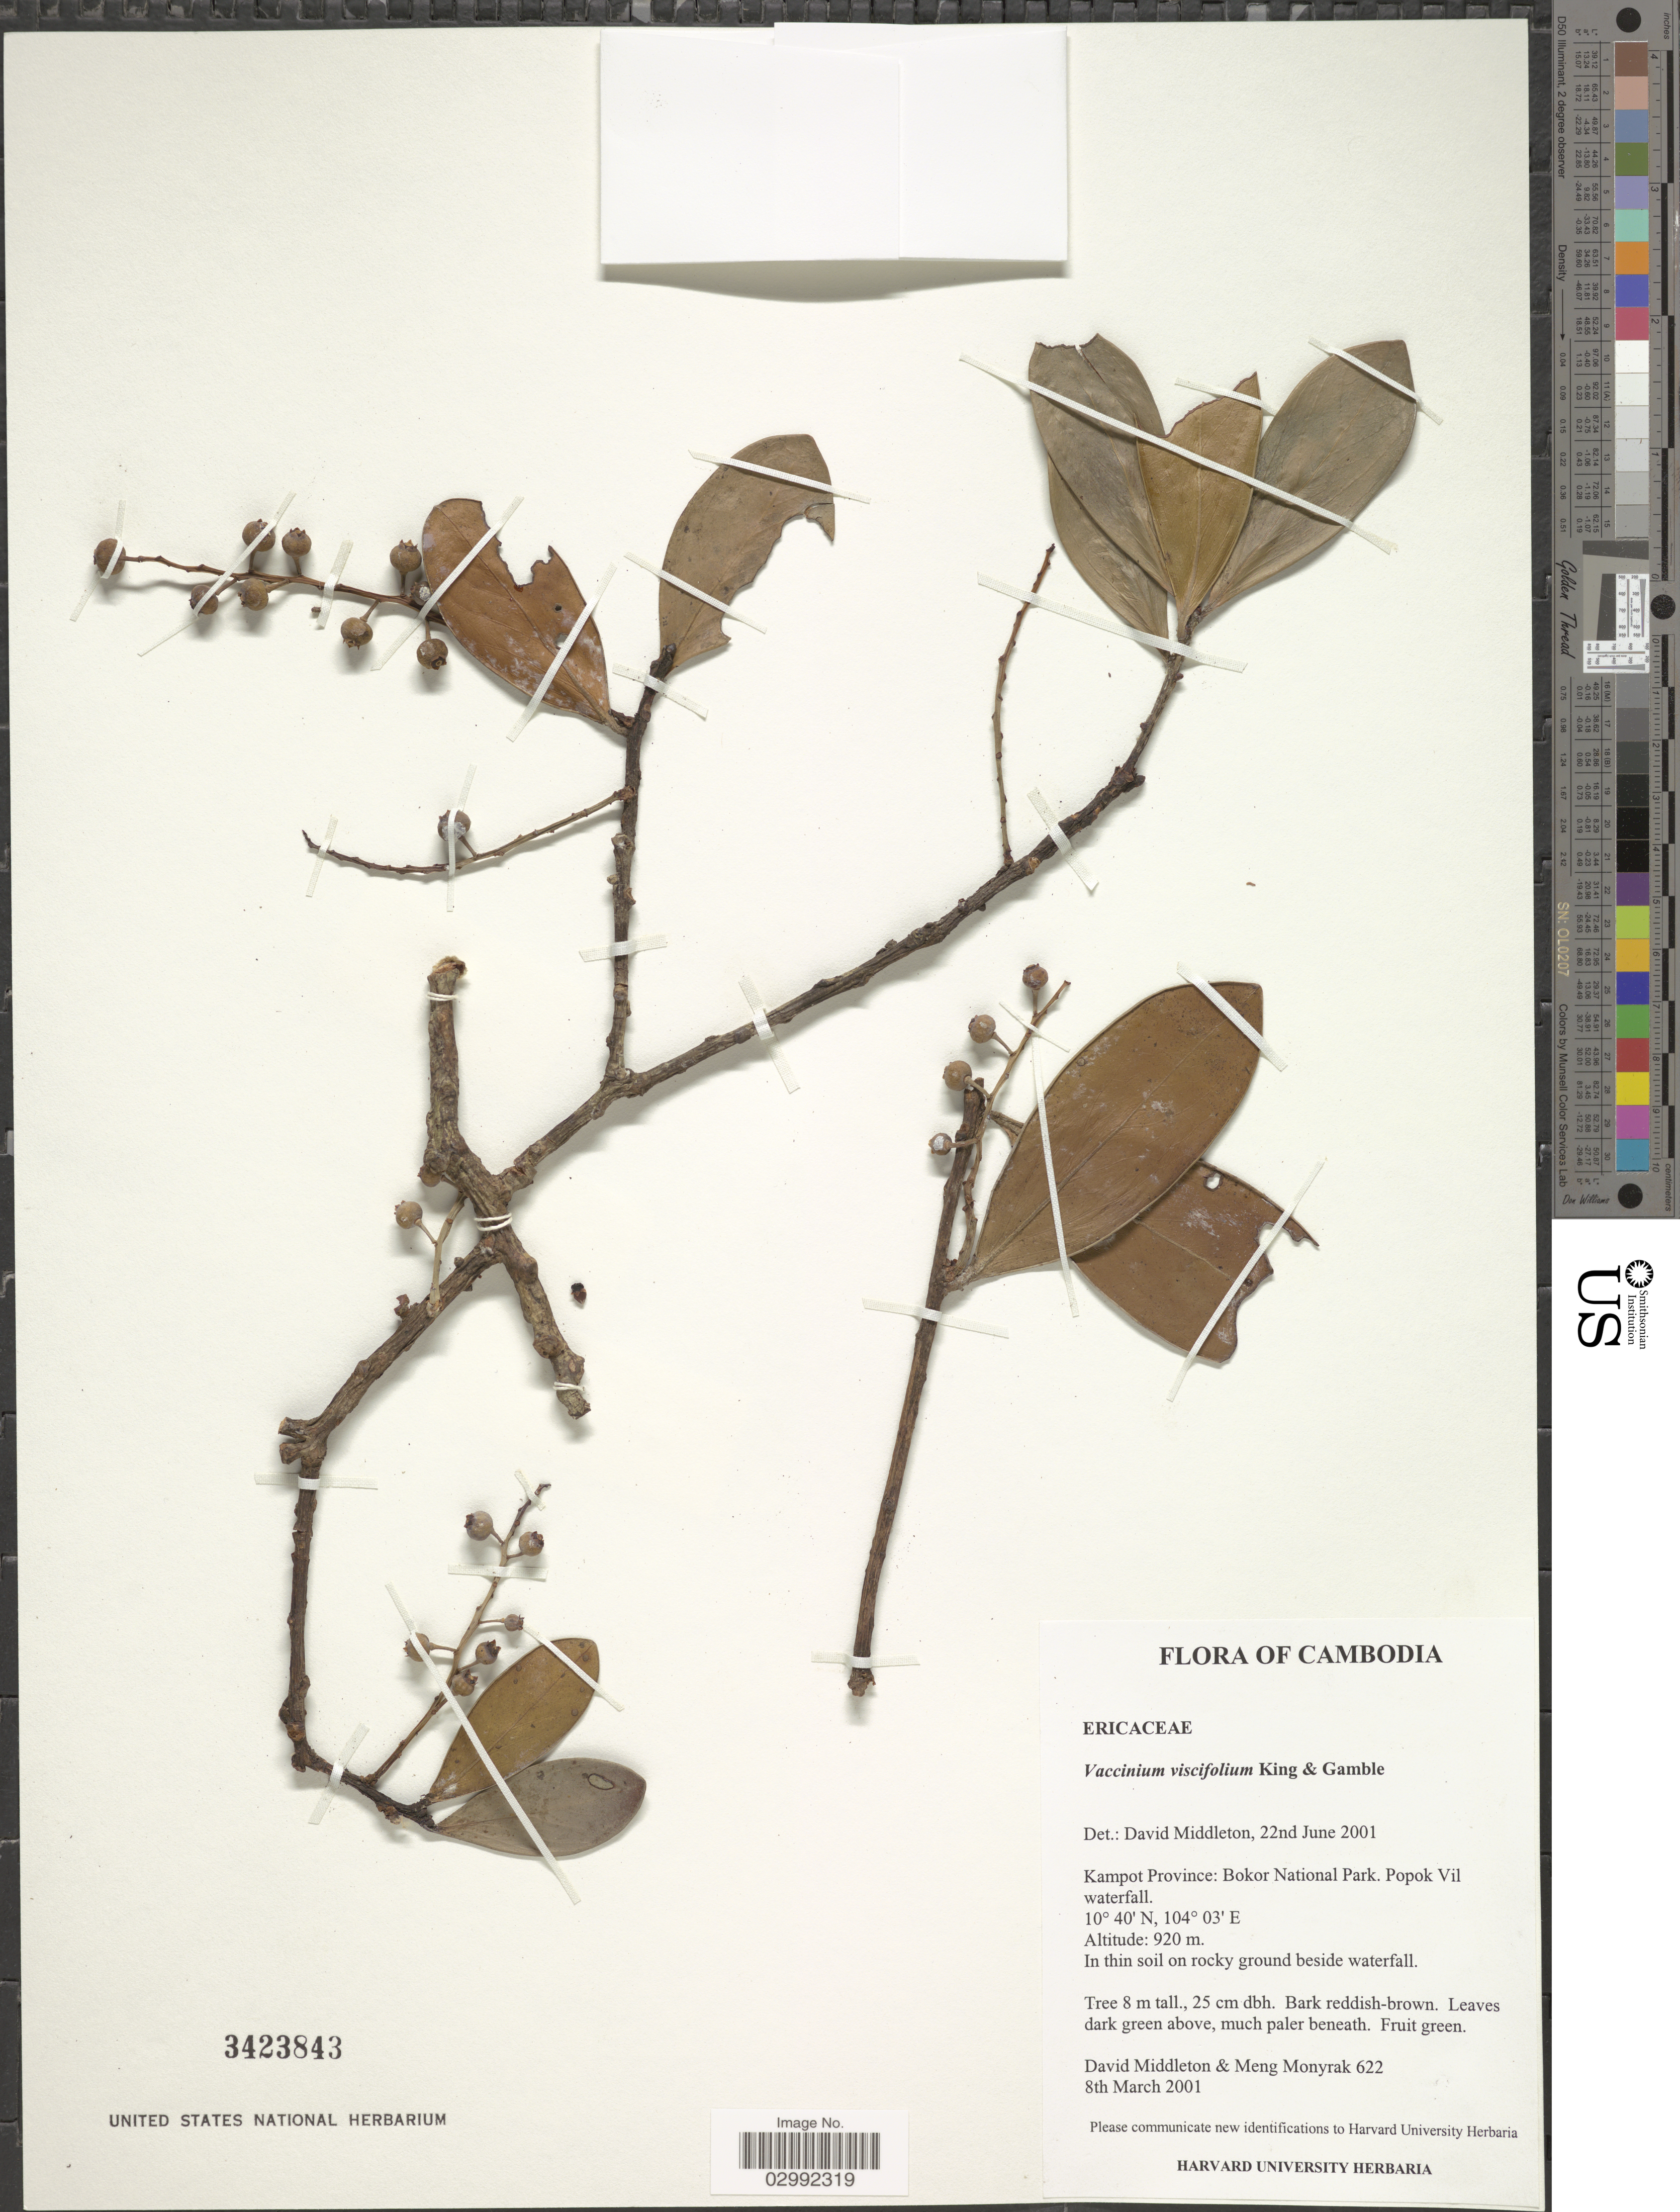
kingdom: Plantae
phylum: Tracheophyta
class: Magnoliopsida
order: Ericales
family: Ericaceae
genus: Vaccinium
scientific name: Vaccinium viscifolium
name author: R.M. King & Gamble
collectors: D. J. Middleton & M. Monyrak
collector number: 622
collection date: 2001-03-08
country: Cambodia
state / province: Kâmpât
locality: Kampot Province: Bokor National Park. Popok Vil waterfall.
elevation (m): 920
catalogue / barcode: US 3423843